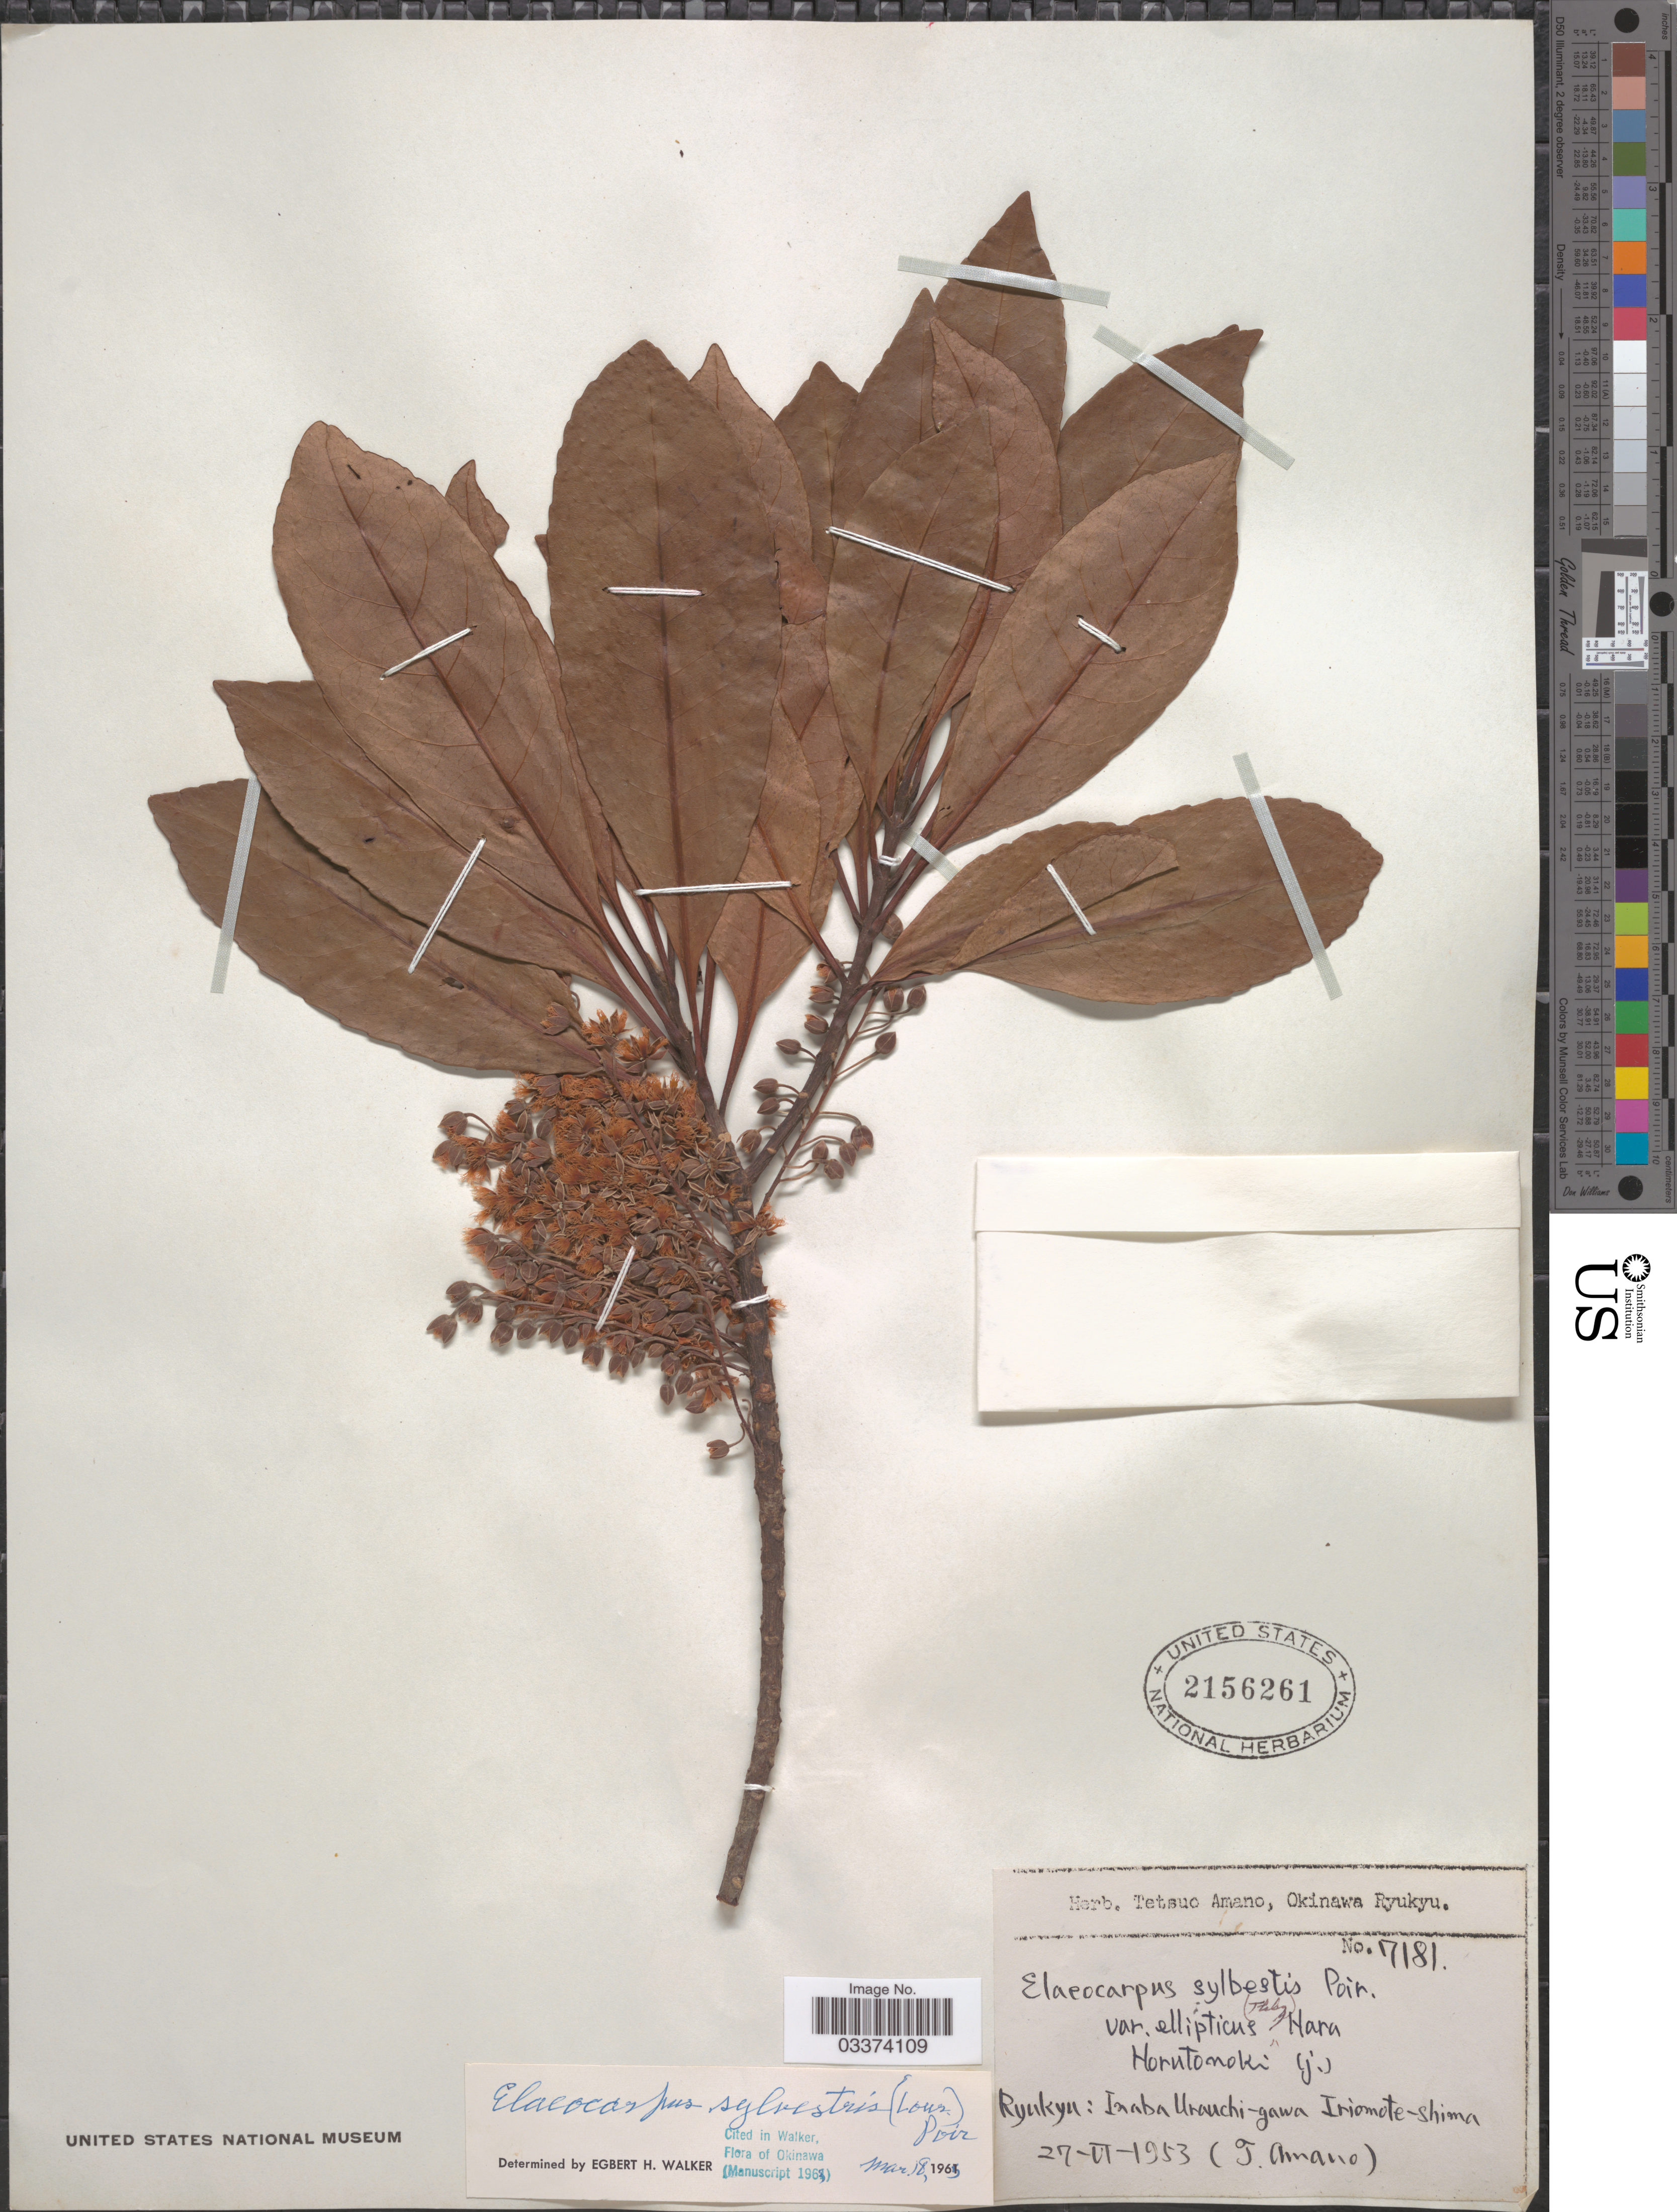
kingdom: Plantae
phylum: Tracheophyta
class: Magnoliopsida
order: Oxalidales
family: Elaeocarpaceae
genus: Elaeocarpus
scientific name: Elaeocarpus sylvestris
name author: (Lour.) Poir.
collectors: T. Amano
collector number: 17181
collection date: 1953-06-27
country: Japan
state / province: Okinawa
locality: Ryukyu: Inaba Urauchi-gawa. Iriomote-shima.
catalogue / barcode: US 2156261